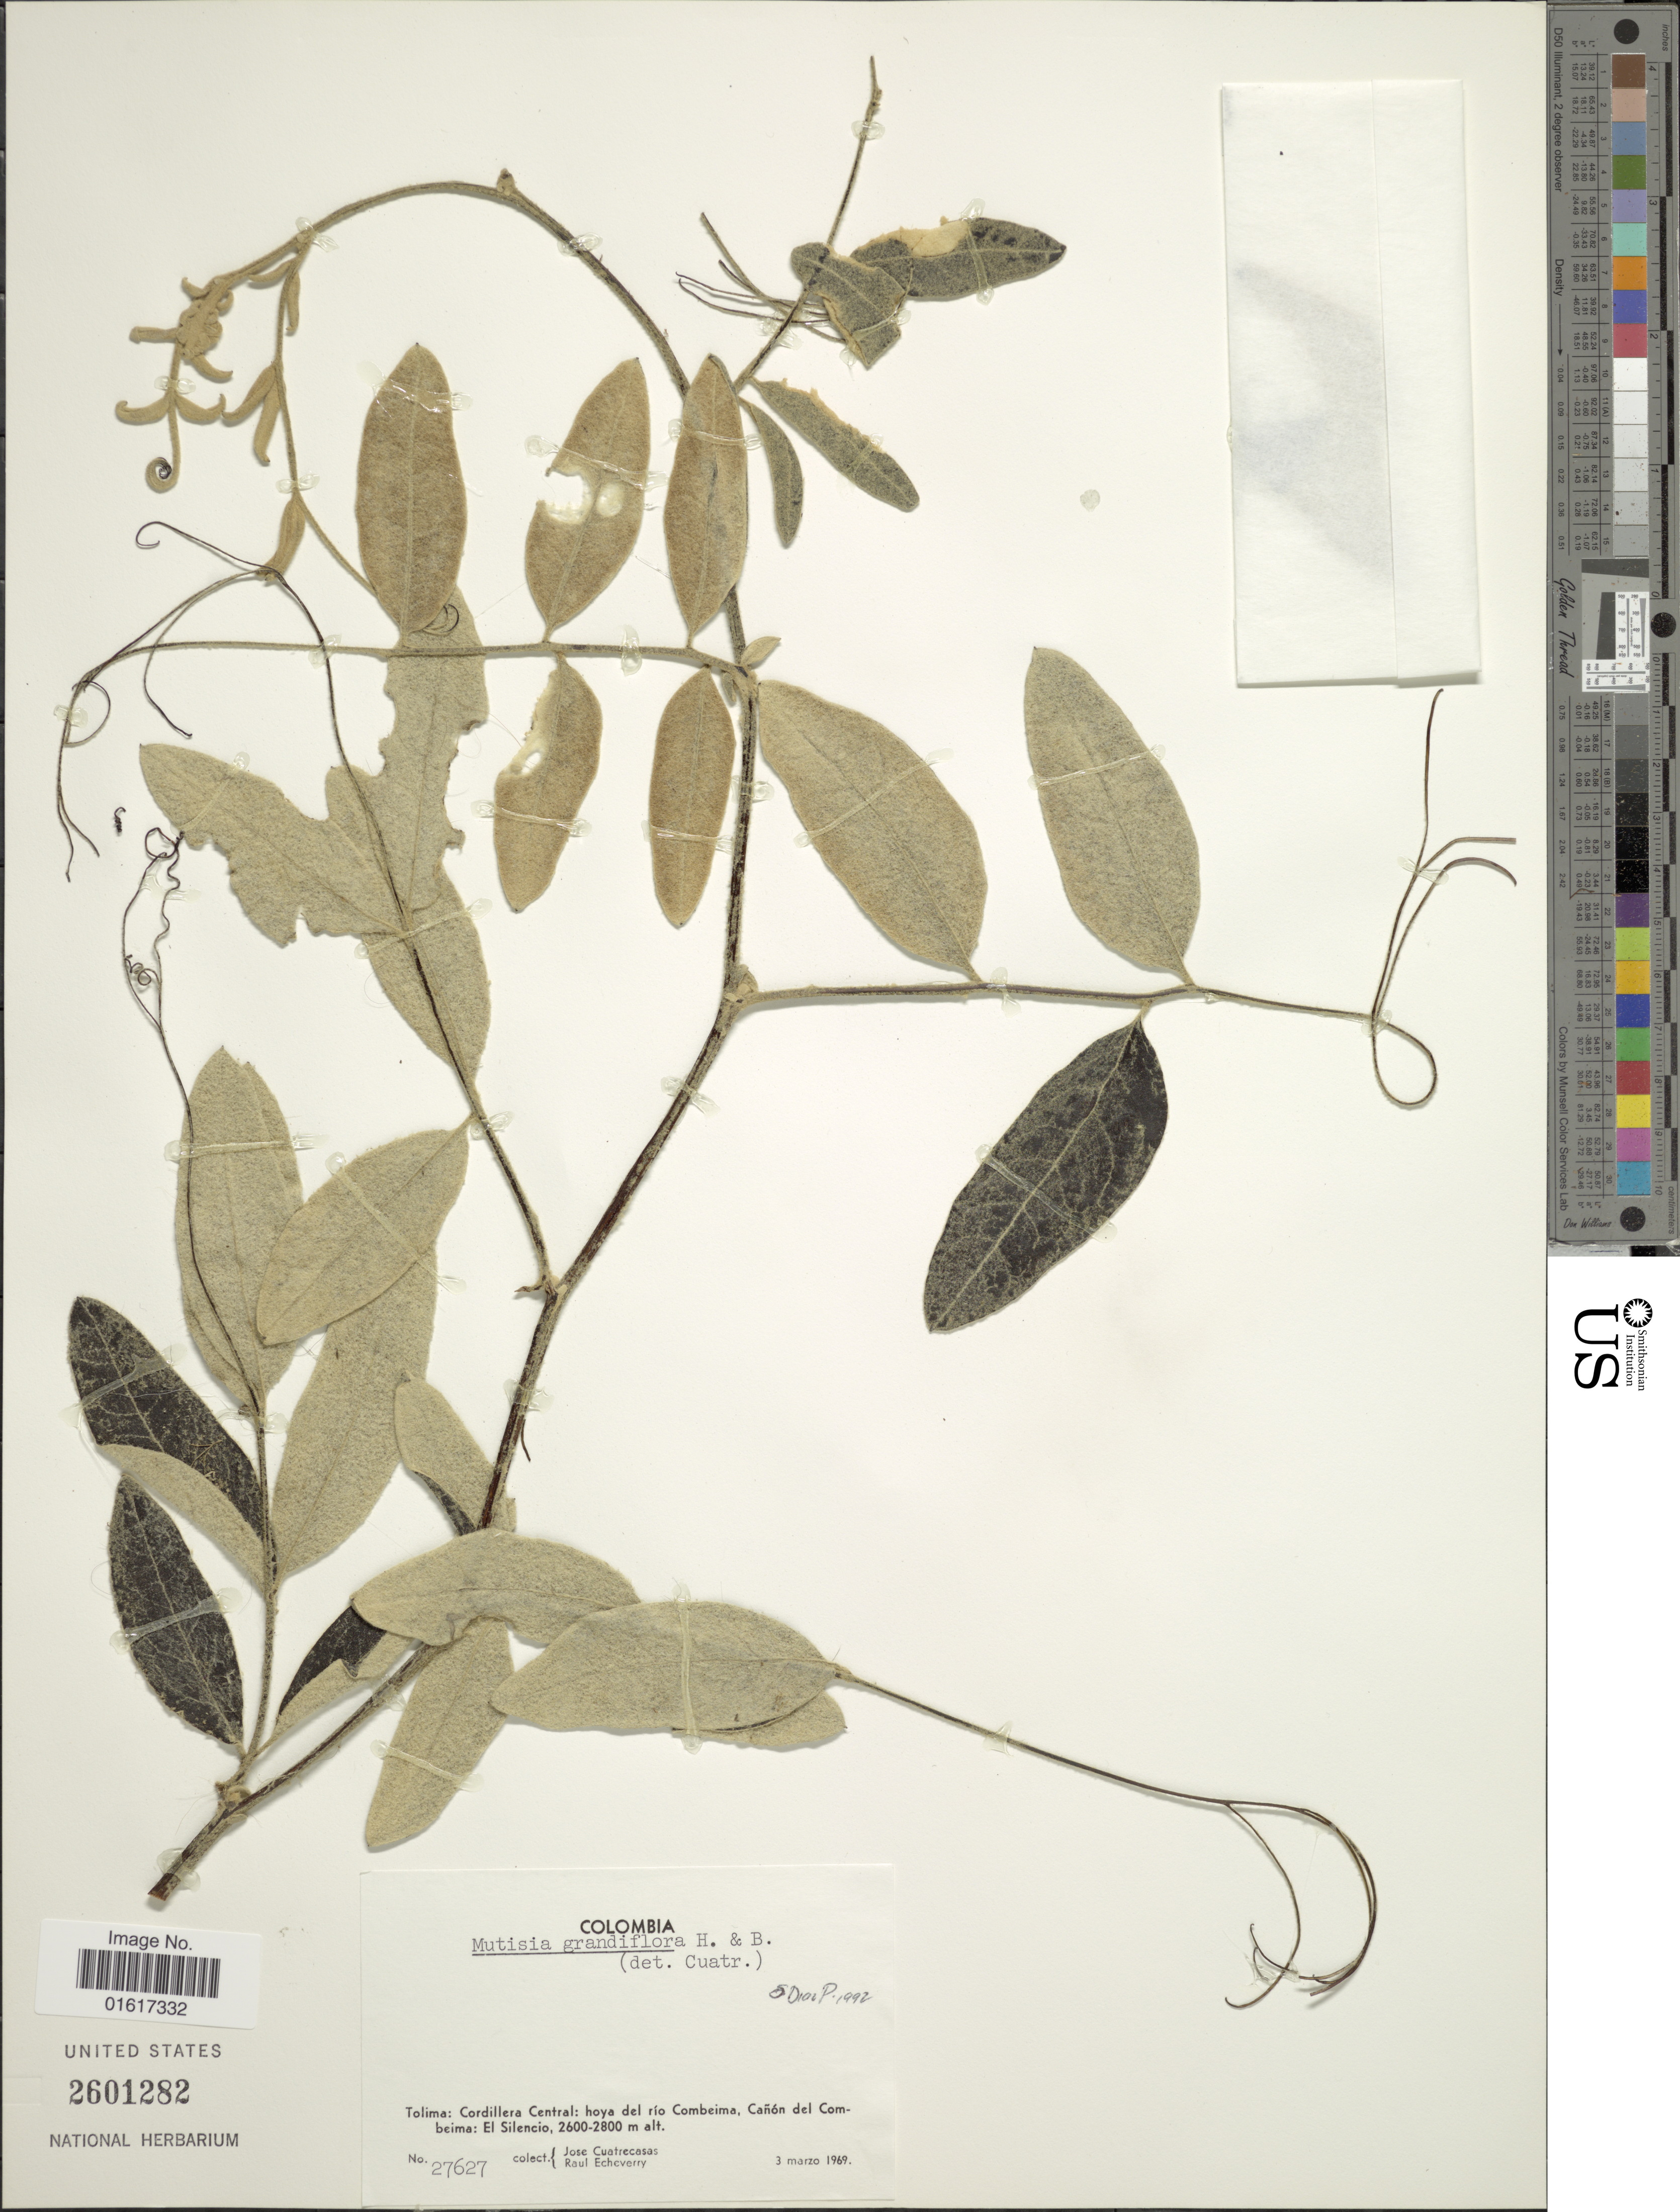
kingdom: Plantae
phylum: Tracheophyta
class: Magnoliopsida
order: Asterales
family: Asteraceae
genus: Mutisia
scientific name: Mutisia grandiflora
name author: Humb. & Bonpl.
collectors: J. Cuatrecasas & R. Echeverry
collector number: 27627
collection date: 1969-03-03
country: Colombia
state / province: Tolima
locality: Cordillera Central: hoya del río Combeima, Cañon del Combeima: El Silencio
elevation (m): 2600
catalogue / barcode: US 2601282